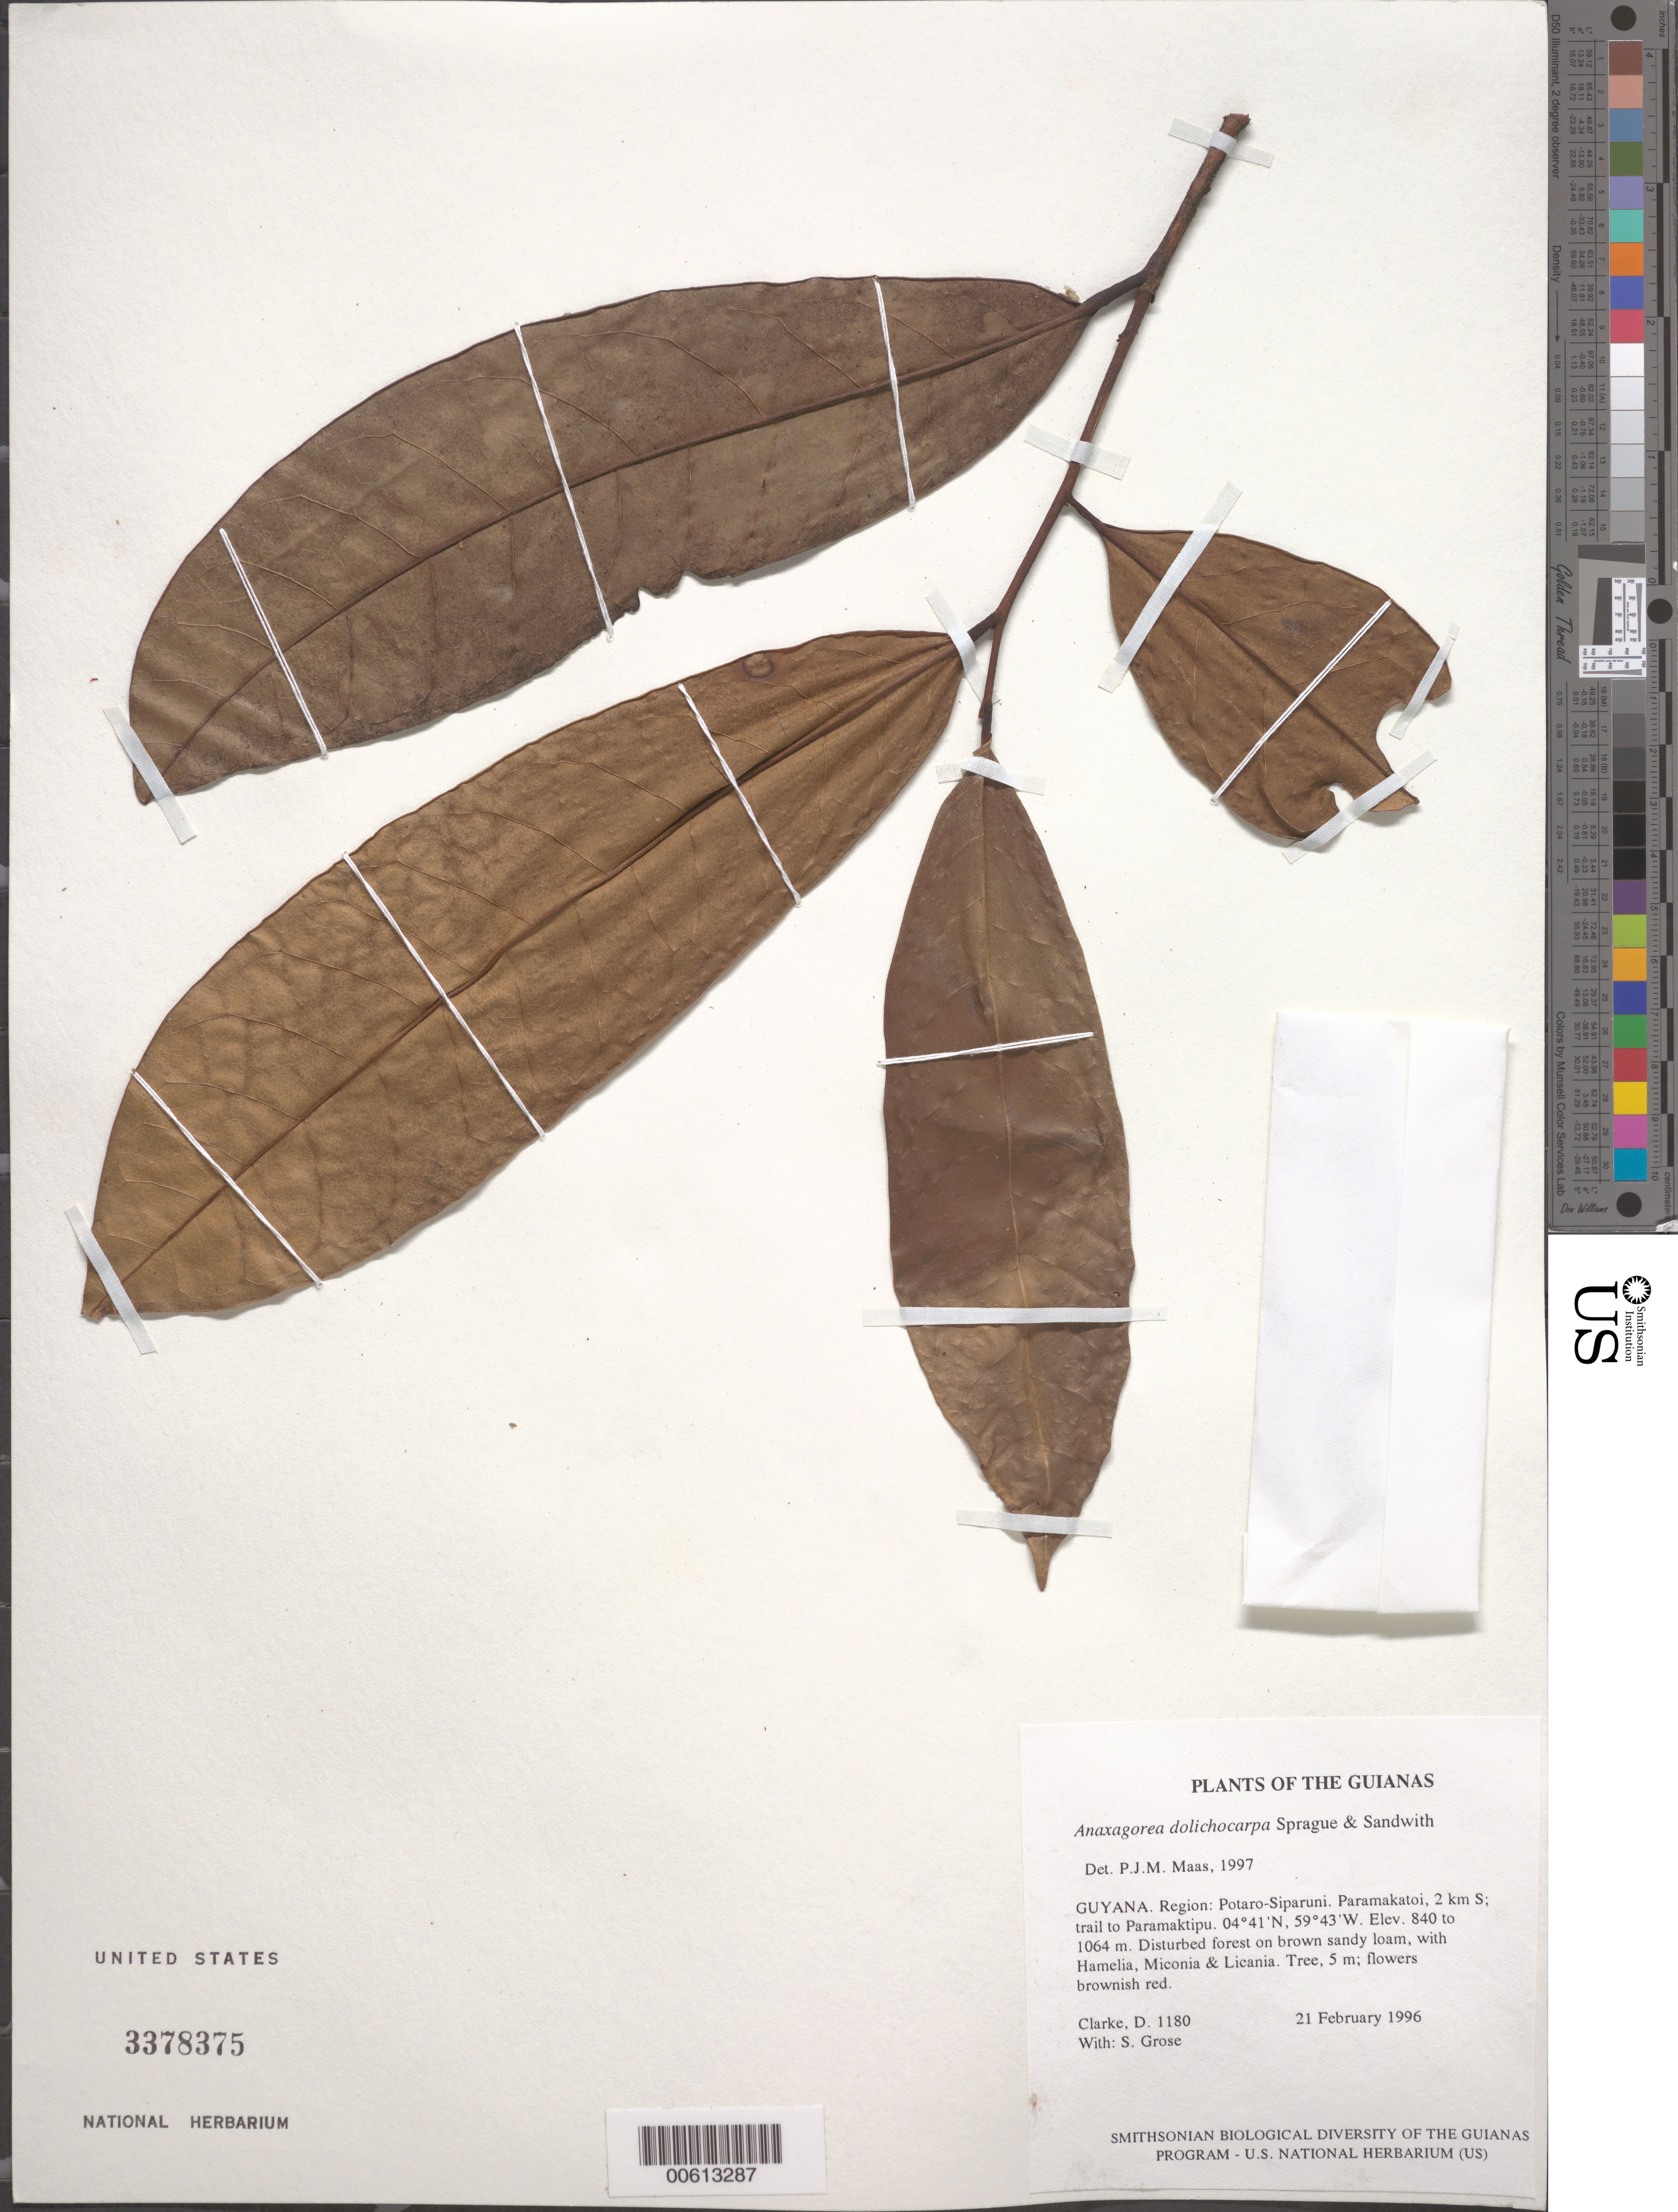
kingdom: Plantae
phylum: Tracheophyta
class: Magnoliopsida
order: Magnoliales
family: Annonaceae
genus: Anaxagorea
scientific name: Anaxagorea dolichocarpa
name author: Sprague & Sandwith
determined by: Maas, Paul J. M.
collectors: H. D. Clarke & S. Grose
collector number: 1180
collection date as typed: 21 February 1996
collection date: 1996-02-21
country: Guyana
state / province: Potaro-Siparuni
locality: Paramakatoi, 2 km S; trail to Paramaktipu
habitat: Disturbed forest on brown sandy loam, with Hamelia, Miconia & Licania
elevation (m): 840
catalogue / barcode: US 3378375